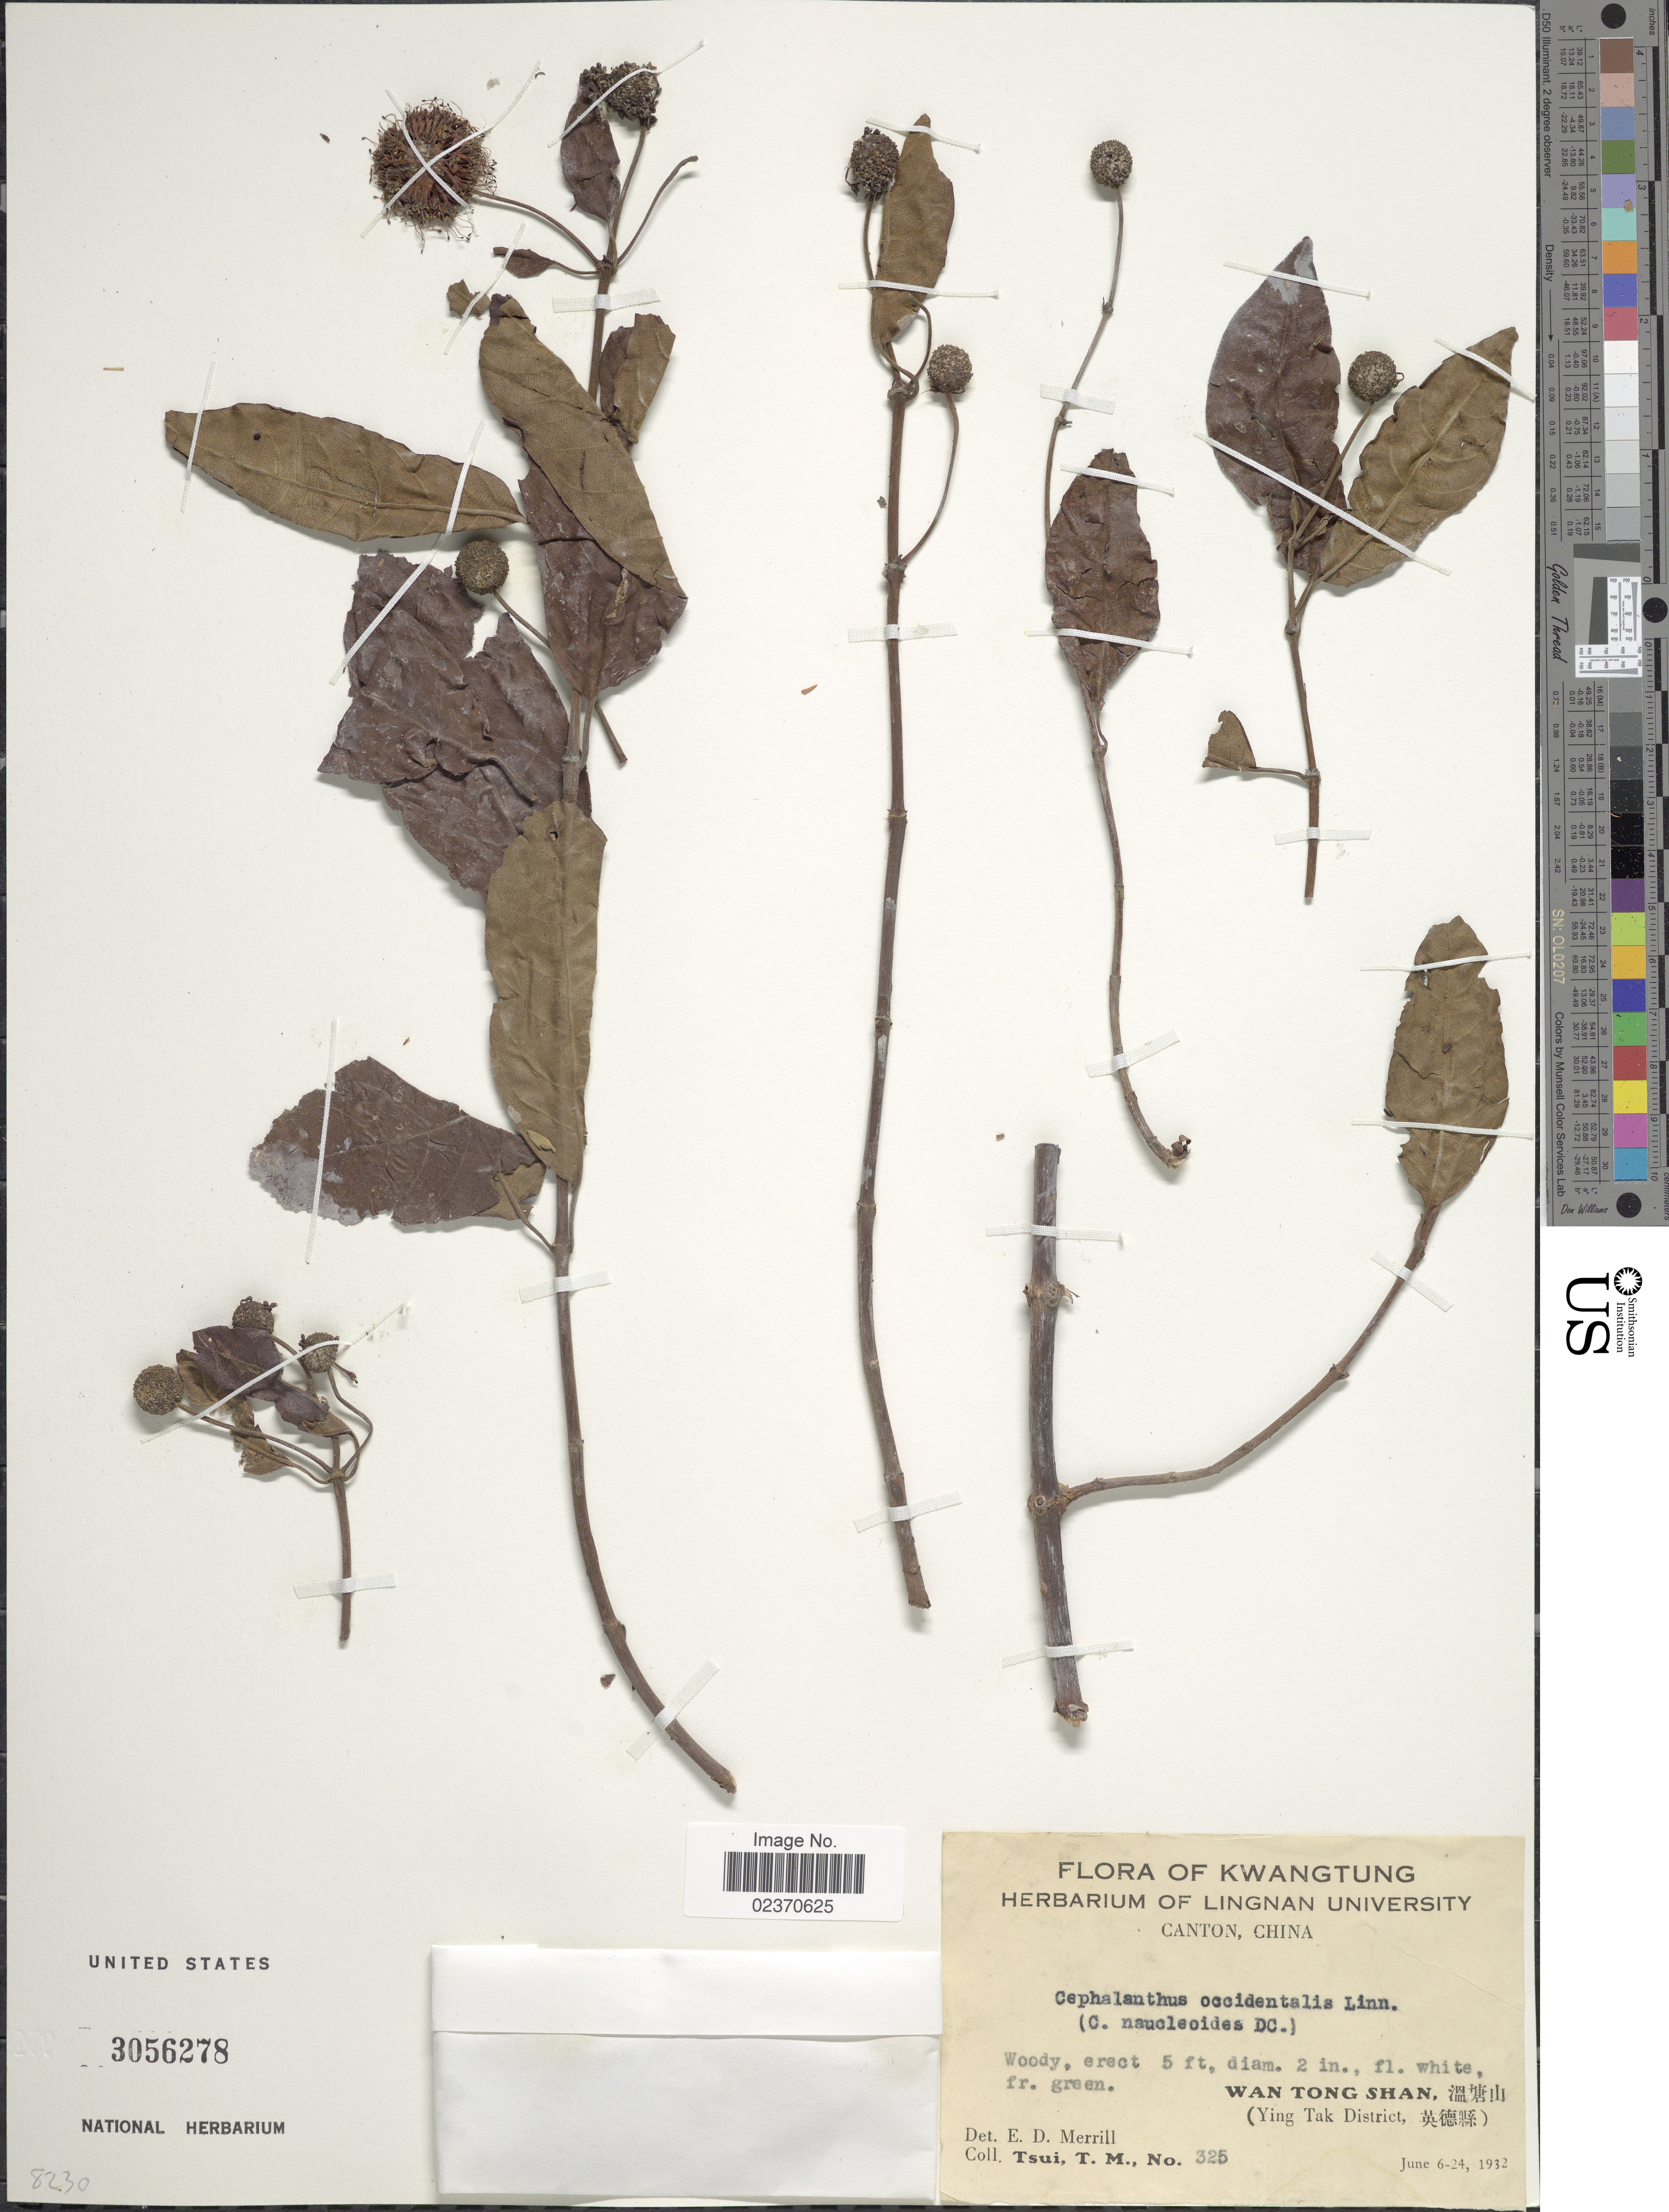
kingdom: Plantae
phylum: Tracheophyta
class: Magnoliopsida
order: Gentianales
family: Rubiaceae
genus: Cephalanthus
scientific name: Cephalanthus occidentalis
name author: L.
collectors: T. Tsui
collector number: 325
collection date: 1932-06-06/1932-06-24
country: China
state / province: Guangdong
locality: Wan Tong Shan, (Ying Tak District)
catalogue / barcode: US 3056278